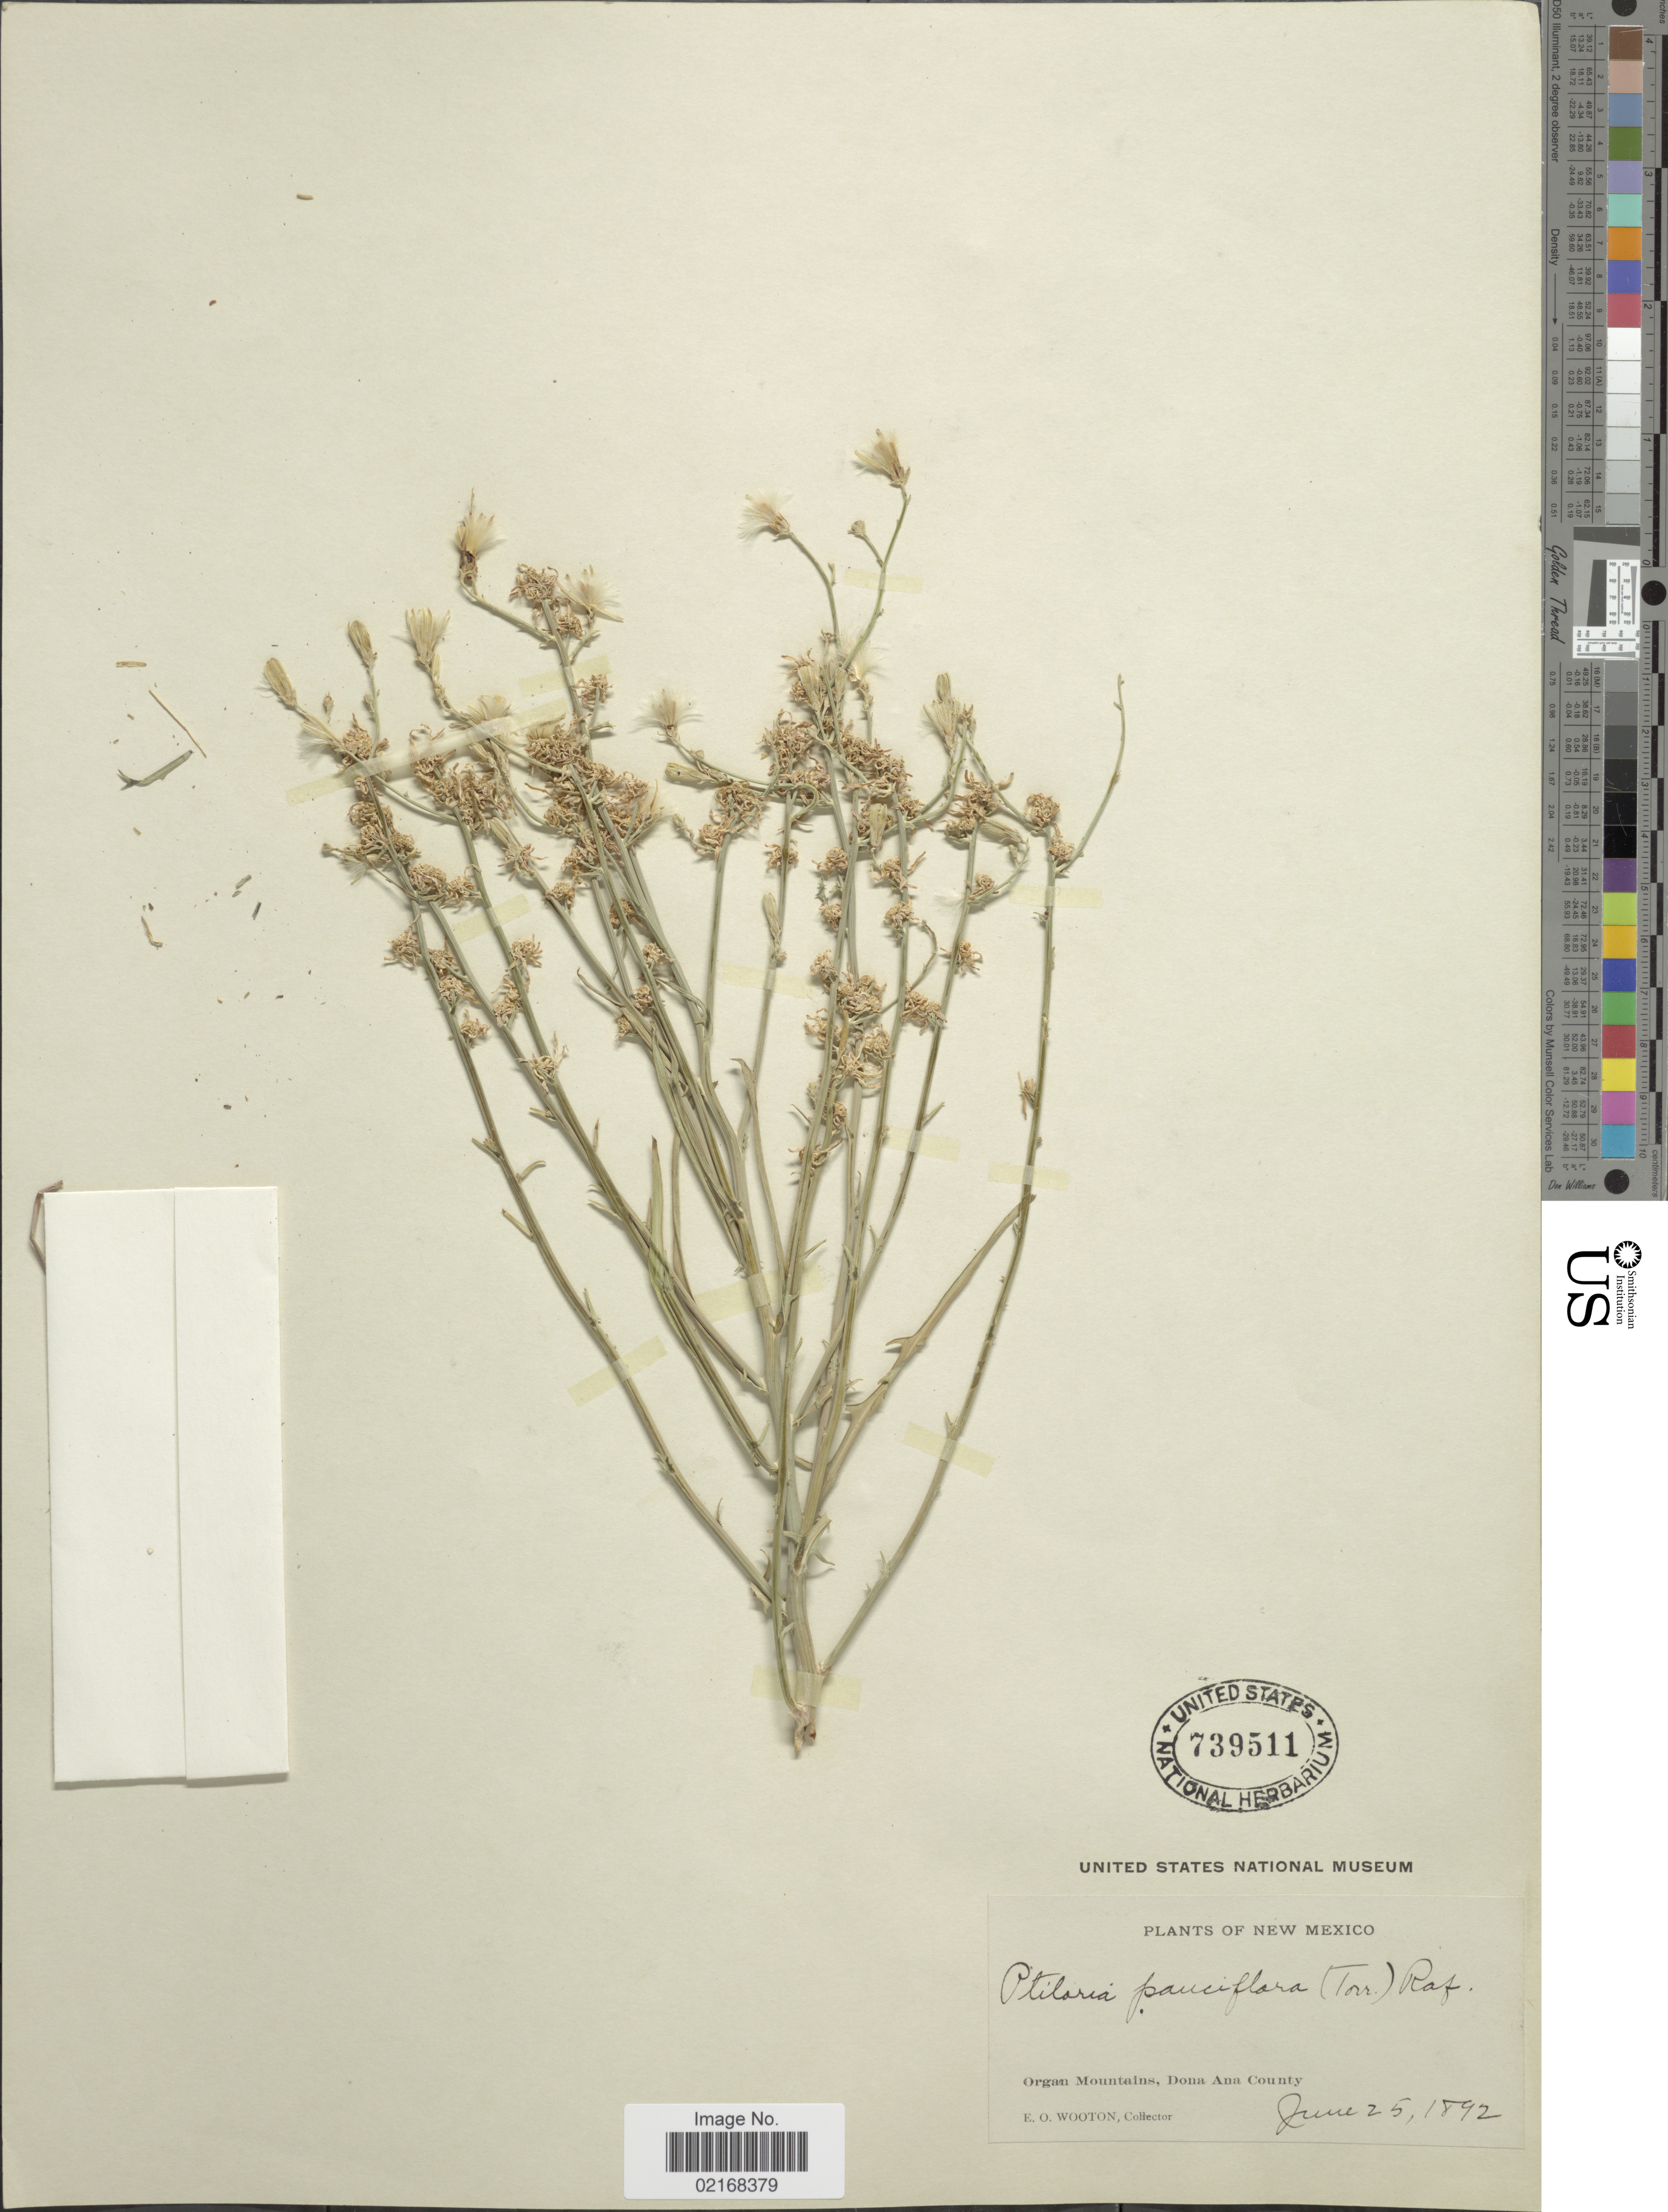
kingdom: Plantae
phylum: Tracheophyta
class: Magnoliopsida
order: Asterales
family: Asteraceae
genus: Stephanomeria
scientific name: Stephanomeria pauciflora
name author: (Torr.) A. Nelson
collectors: E. O. Wooton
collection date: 1892-06-25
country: United States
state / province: New Mexico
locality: Organ Mountains, Dona Ana County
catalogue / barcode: US 739511